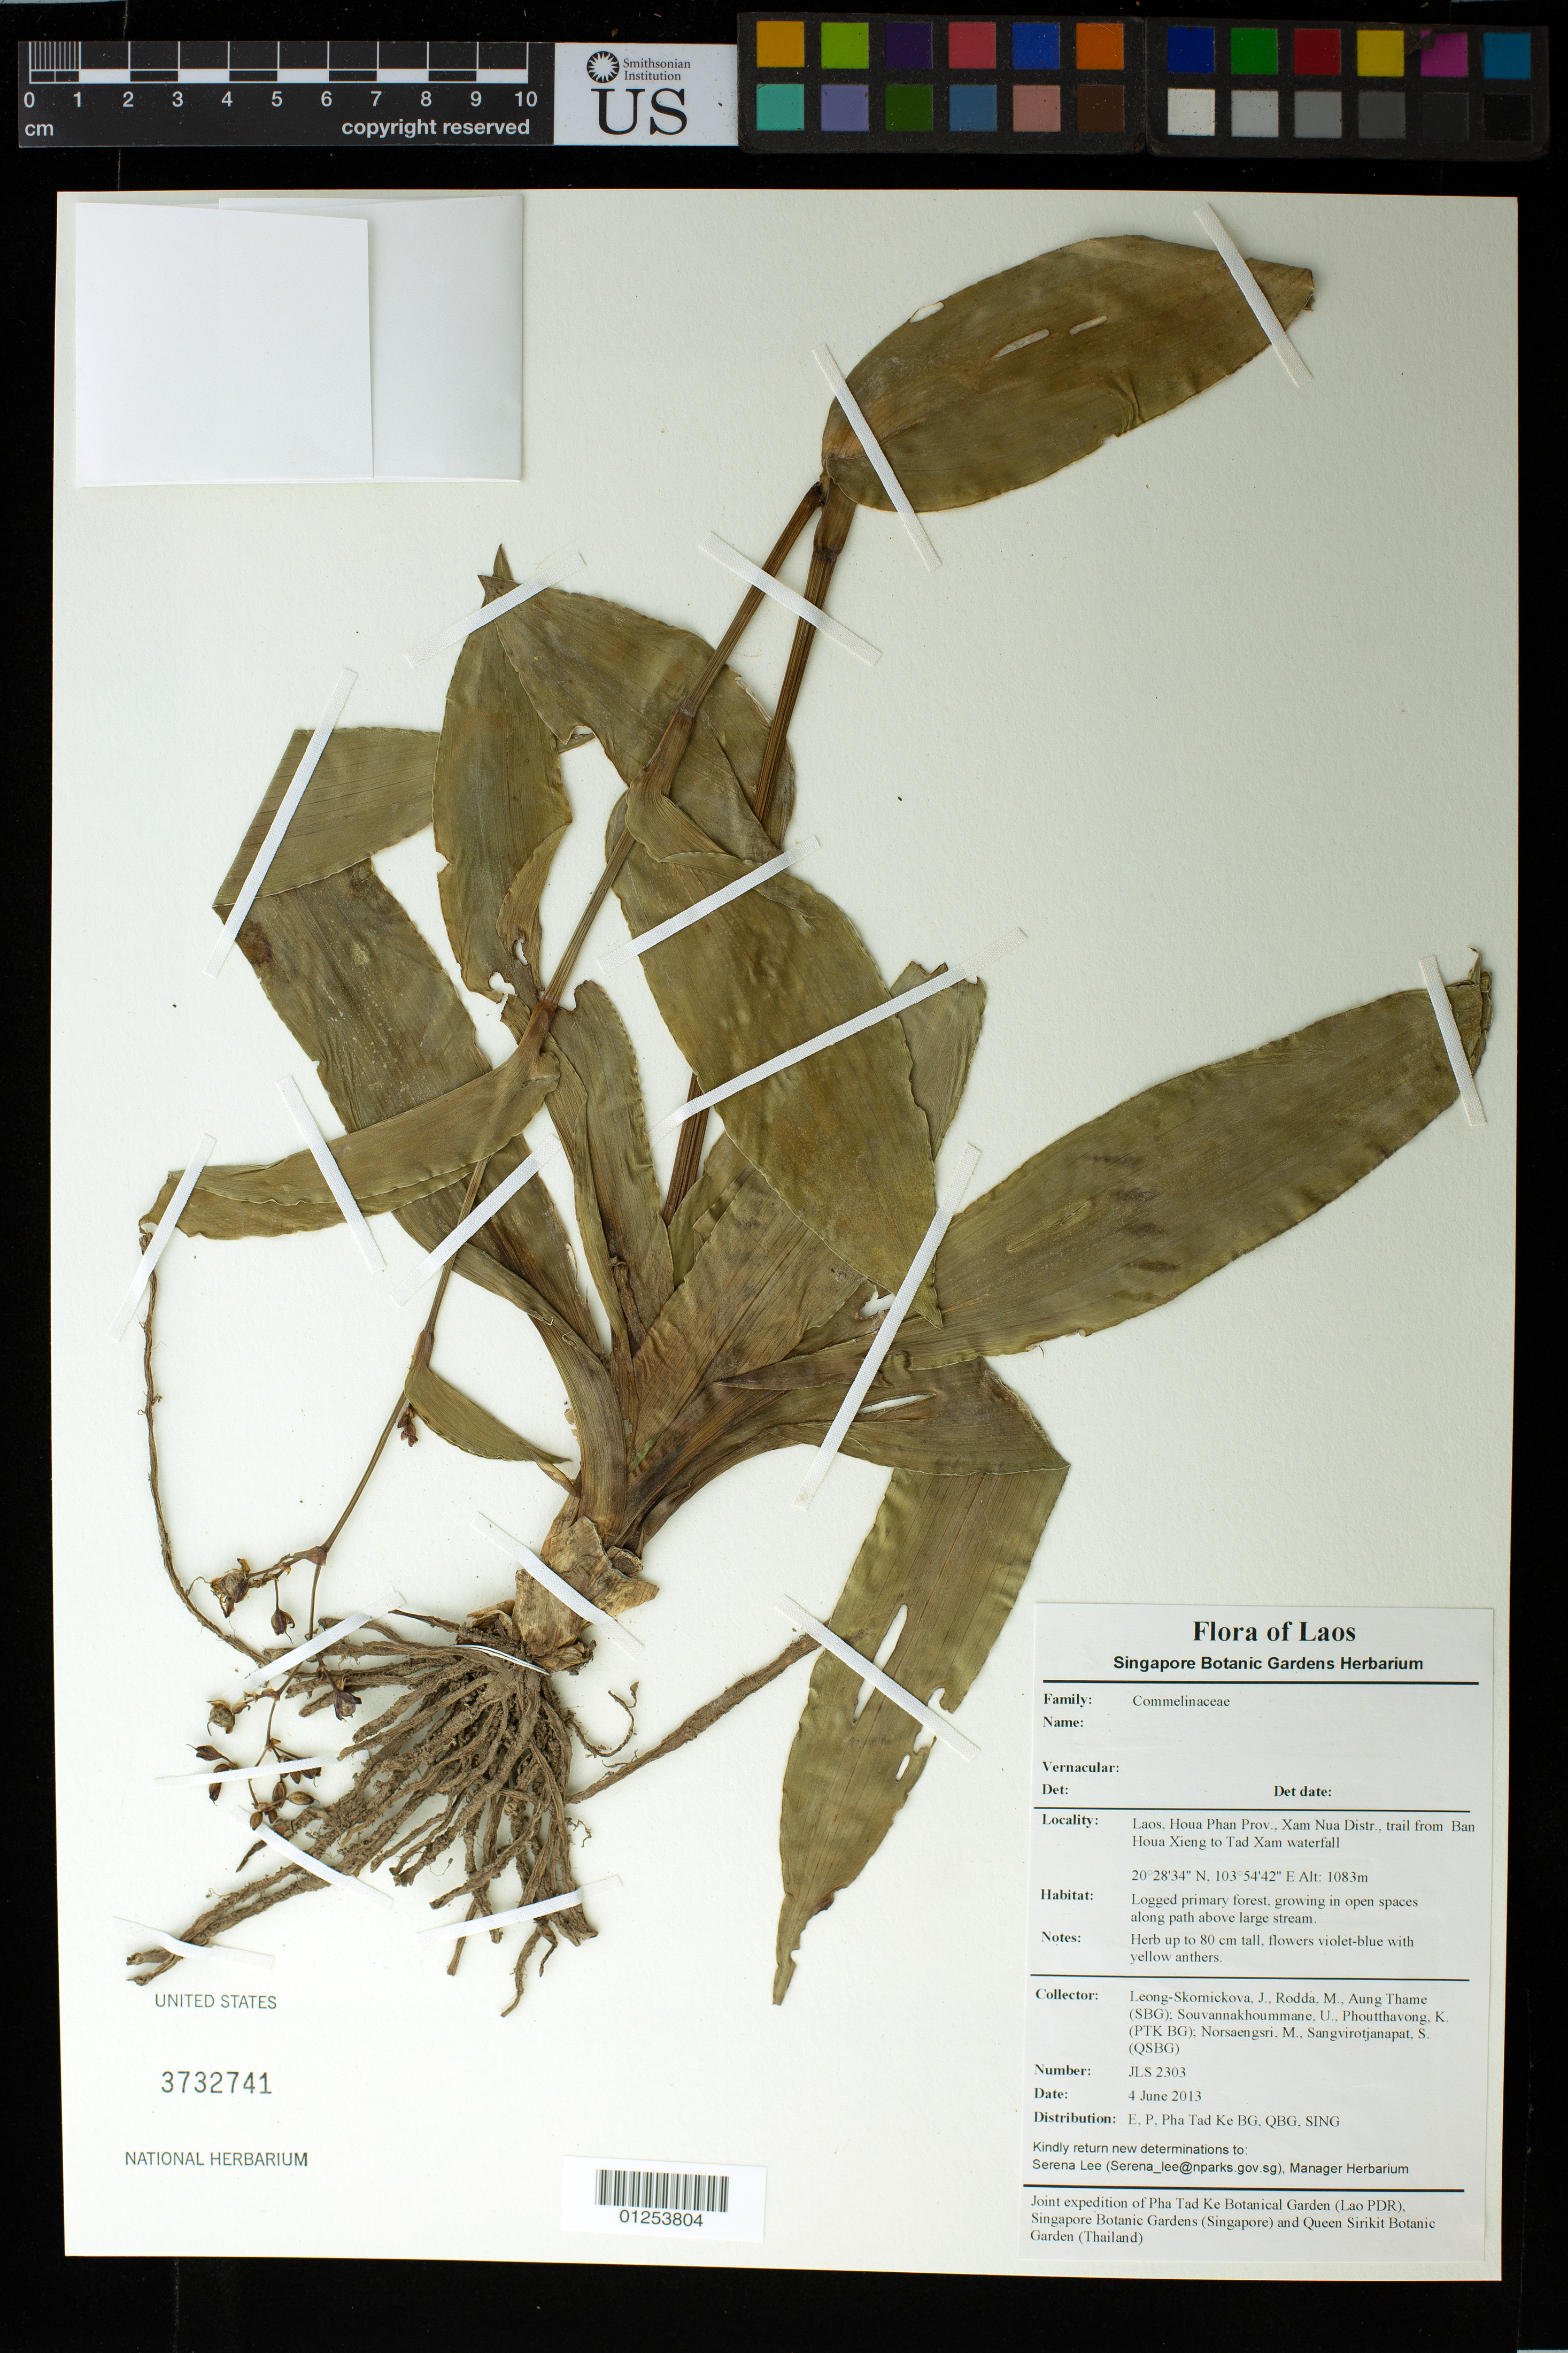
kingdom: Plantae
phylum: Tracheophyta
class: Liliopsida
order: Commelinales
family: Commelinaceae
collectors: J. Škornicková et al.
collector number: JLS 2303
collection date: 2013-06-04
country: Laos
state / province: Houaphan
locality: Xam Nua Distr., trail from Ban Houa Xieng to Tad Xam waterfall.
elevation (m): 1083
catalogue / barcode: US 3732741